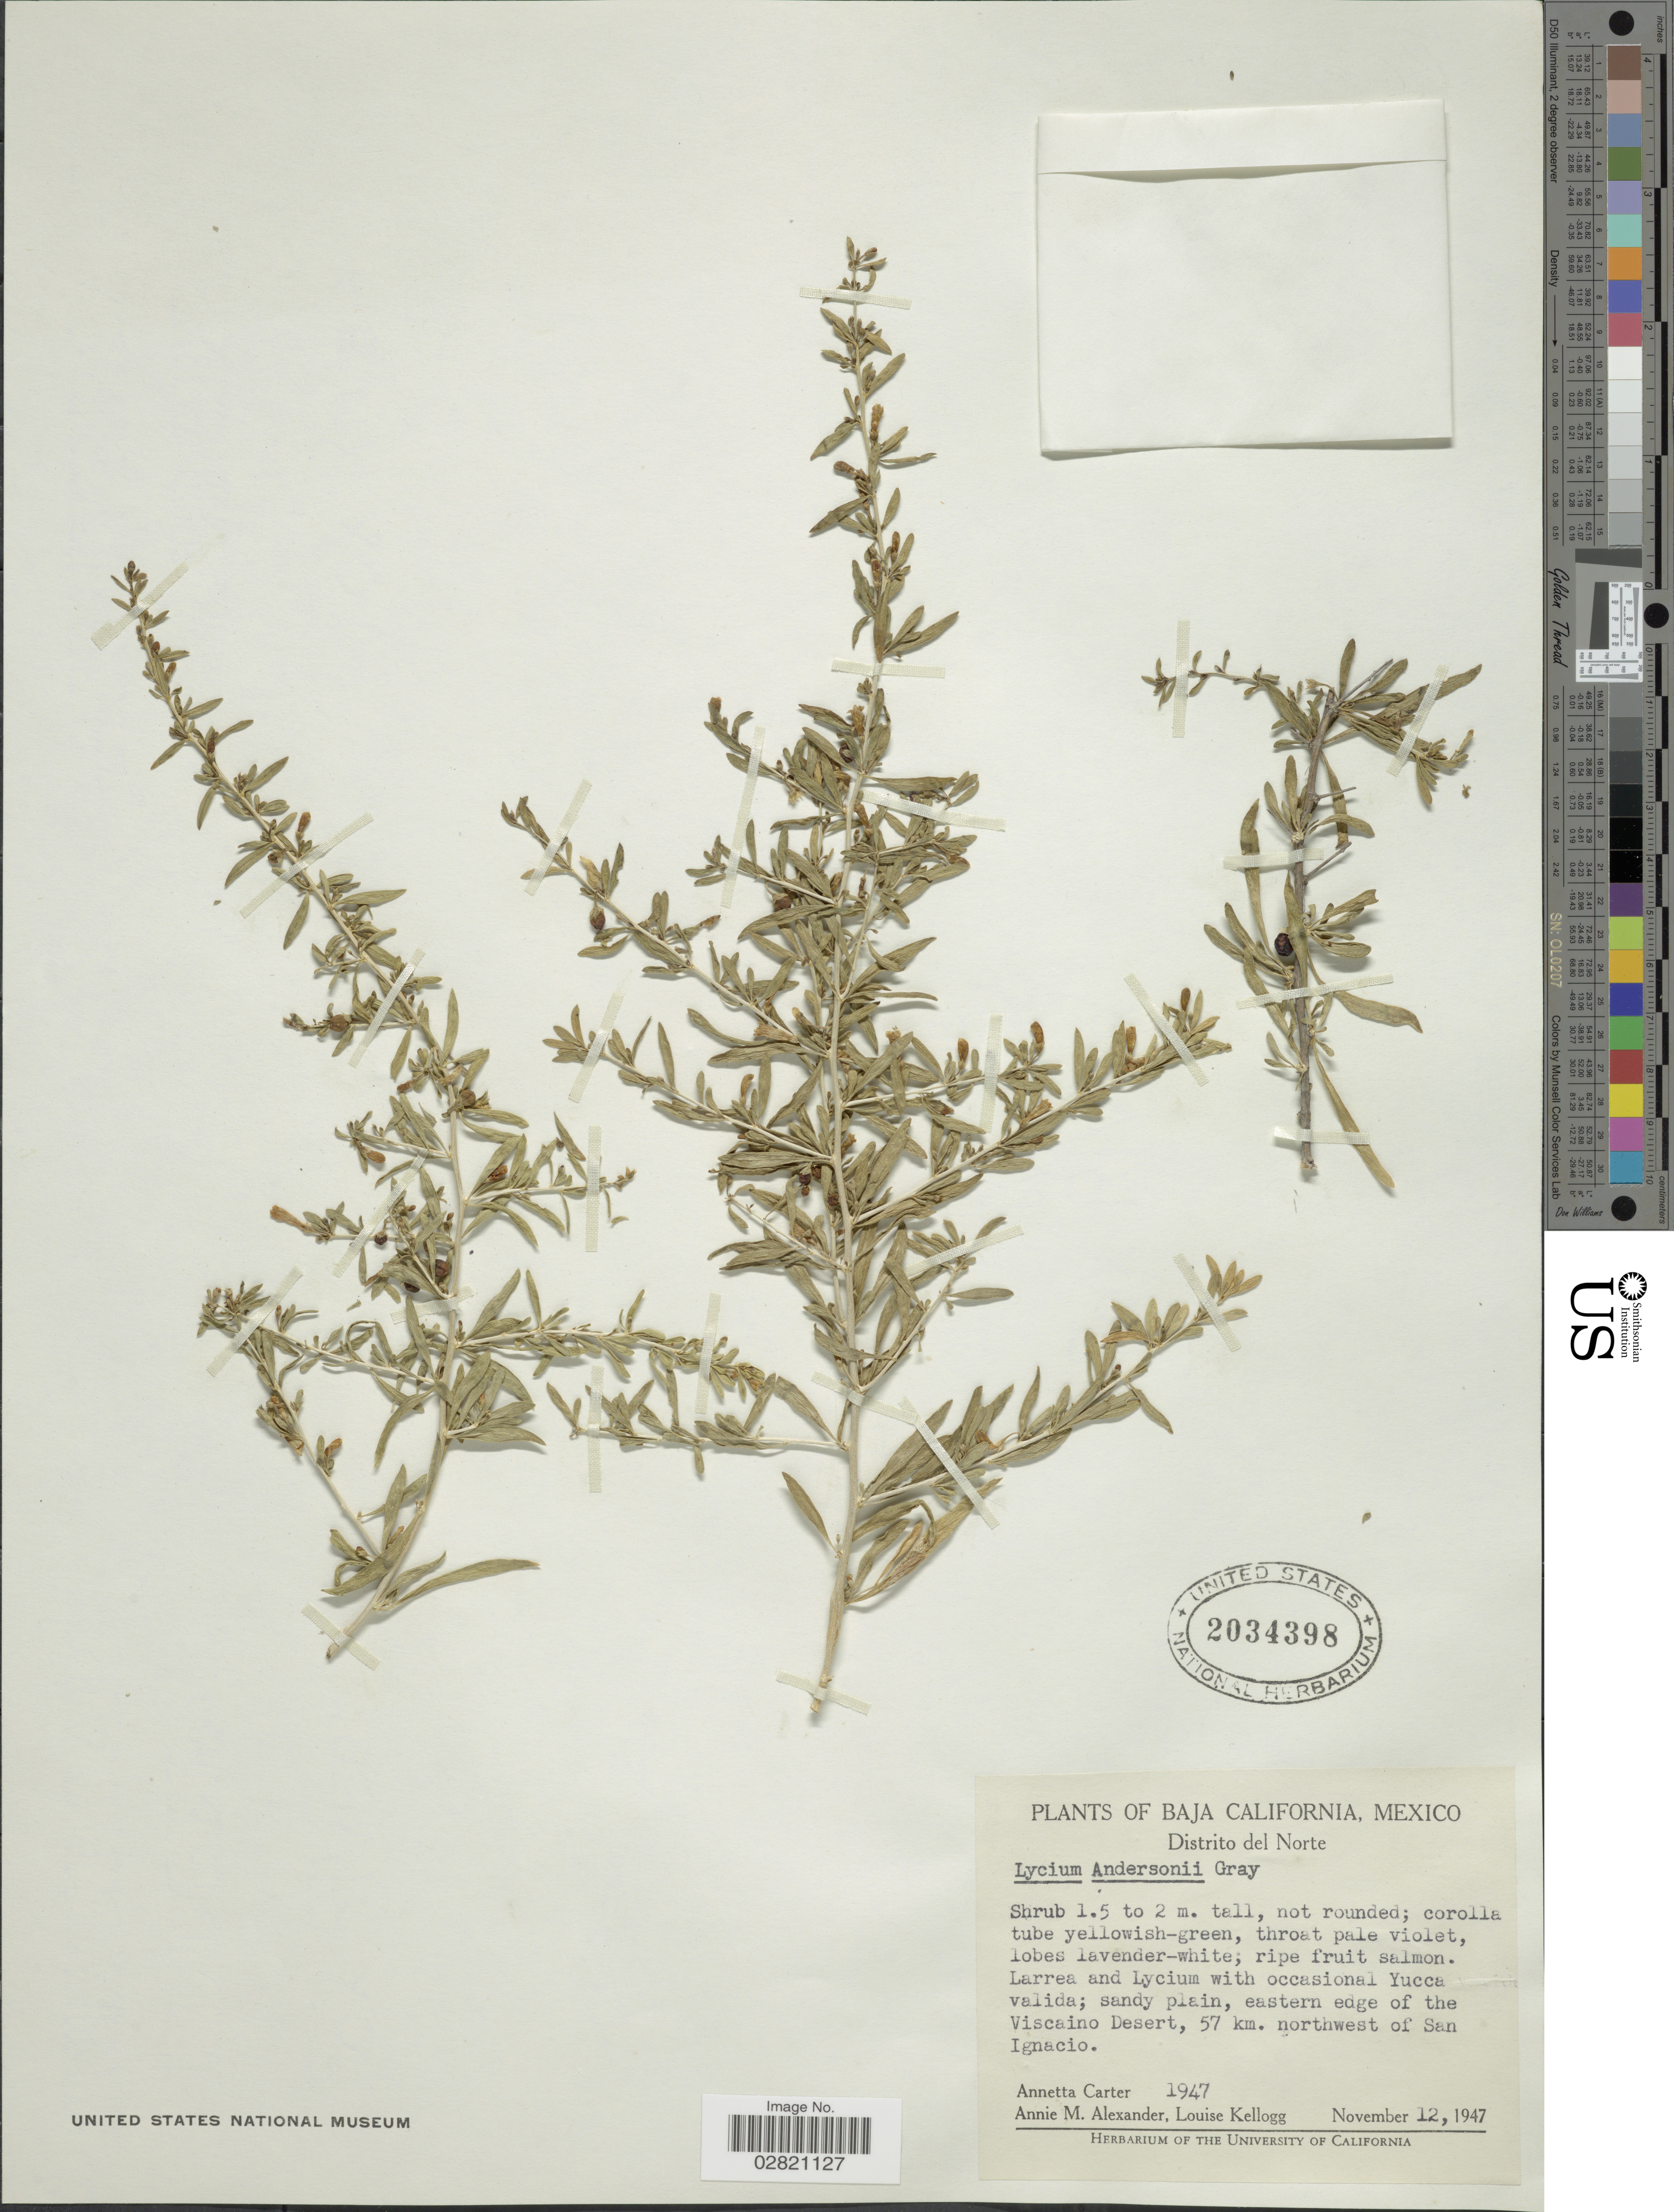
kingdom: Plantae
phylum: Tracheophyta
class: Magnoliopsida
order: Solanales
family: Solanaceae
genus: Lycium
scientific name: Lycium andersonii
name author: A. Gray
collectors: A. Carter, A. M. Alexander & L. Kellogg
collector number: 1947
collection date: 1947-11-12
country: Mexico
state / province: Baja California Norte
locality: Distrito del Norte. Sandy plain, eastern edge of the Viscaino Desert, 57 km. northwest of San Ignacio.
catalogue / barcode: US 2034398